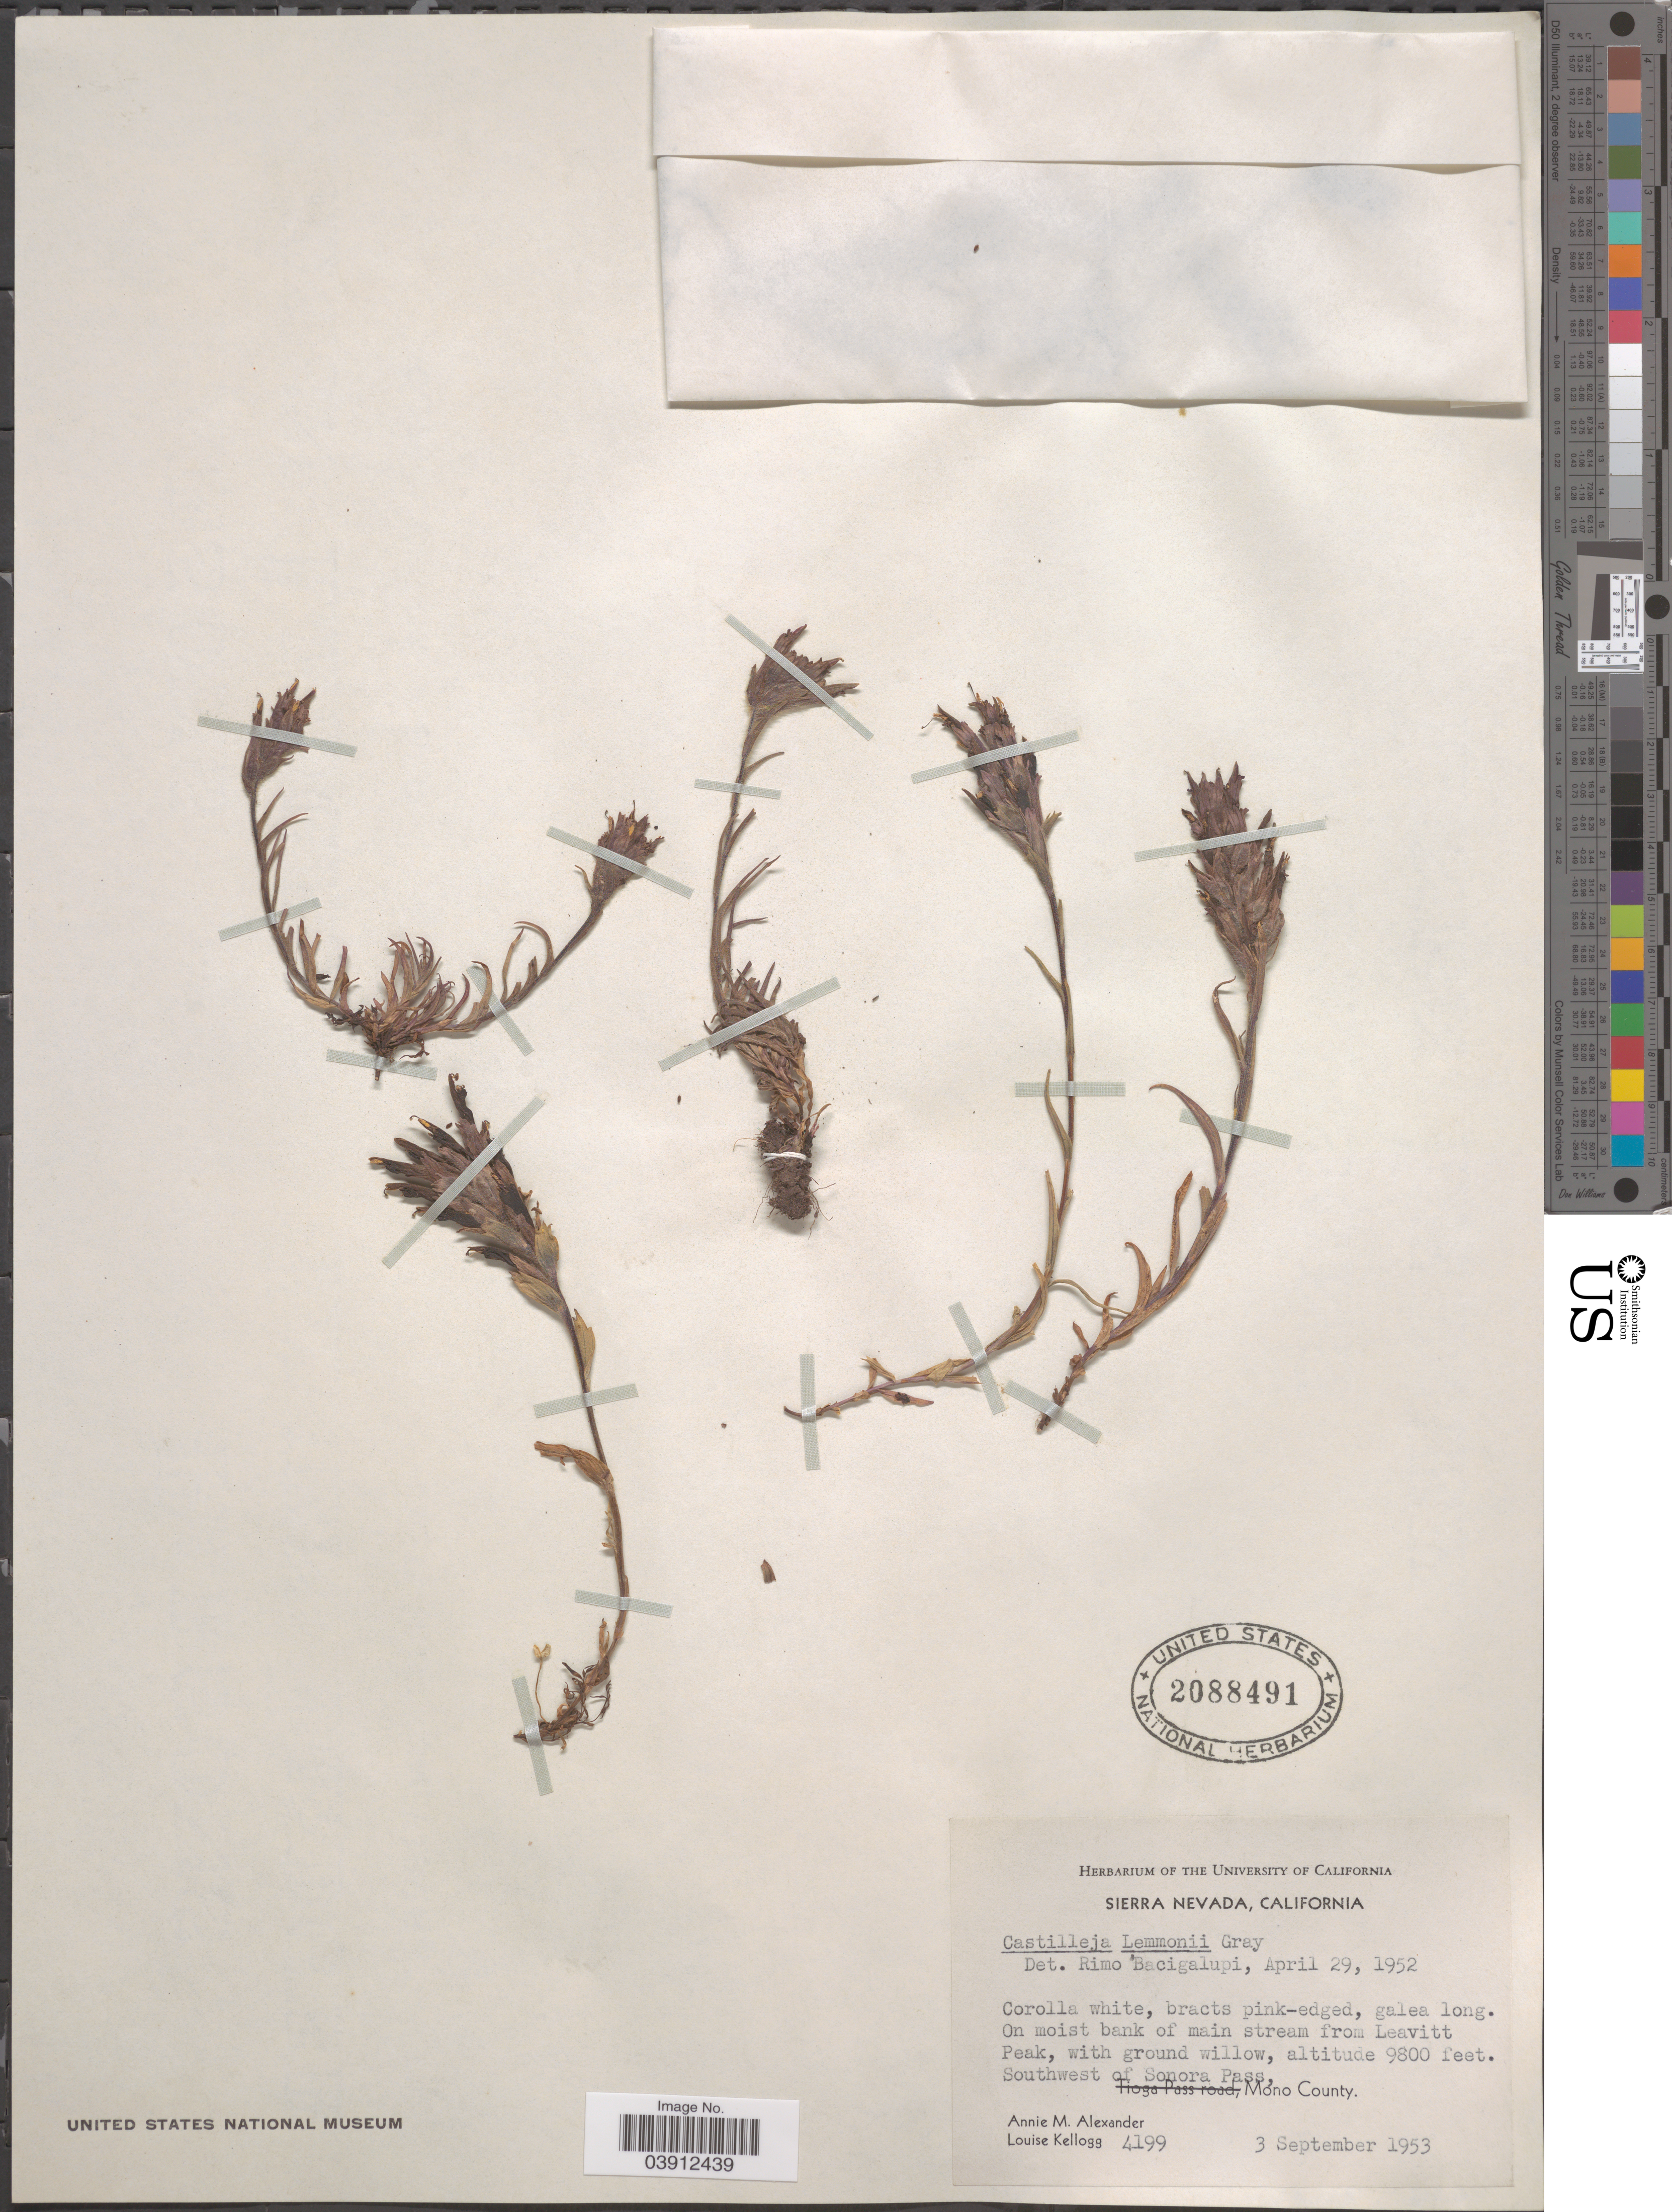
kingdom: Plantae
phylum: Tracheophyta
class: Magnoliopsida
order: Lamiales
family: Orobanchaceae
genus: Castilleja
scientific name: Castilleja lemmonii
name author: A. Gray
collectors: A. M. Alexander & L. Kellogg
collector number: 4199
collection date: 1953-09-03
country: United States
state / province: California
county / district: Mono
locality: Sierra Nevada. On moist bank of main stream from Leavitt Peak, with ground willow, Southwest of Sonora Pass. Mono County.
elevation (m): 2987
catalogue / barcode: US 2088491